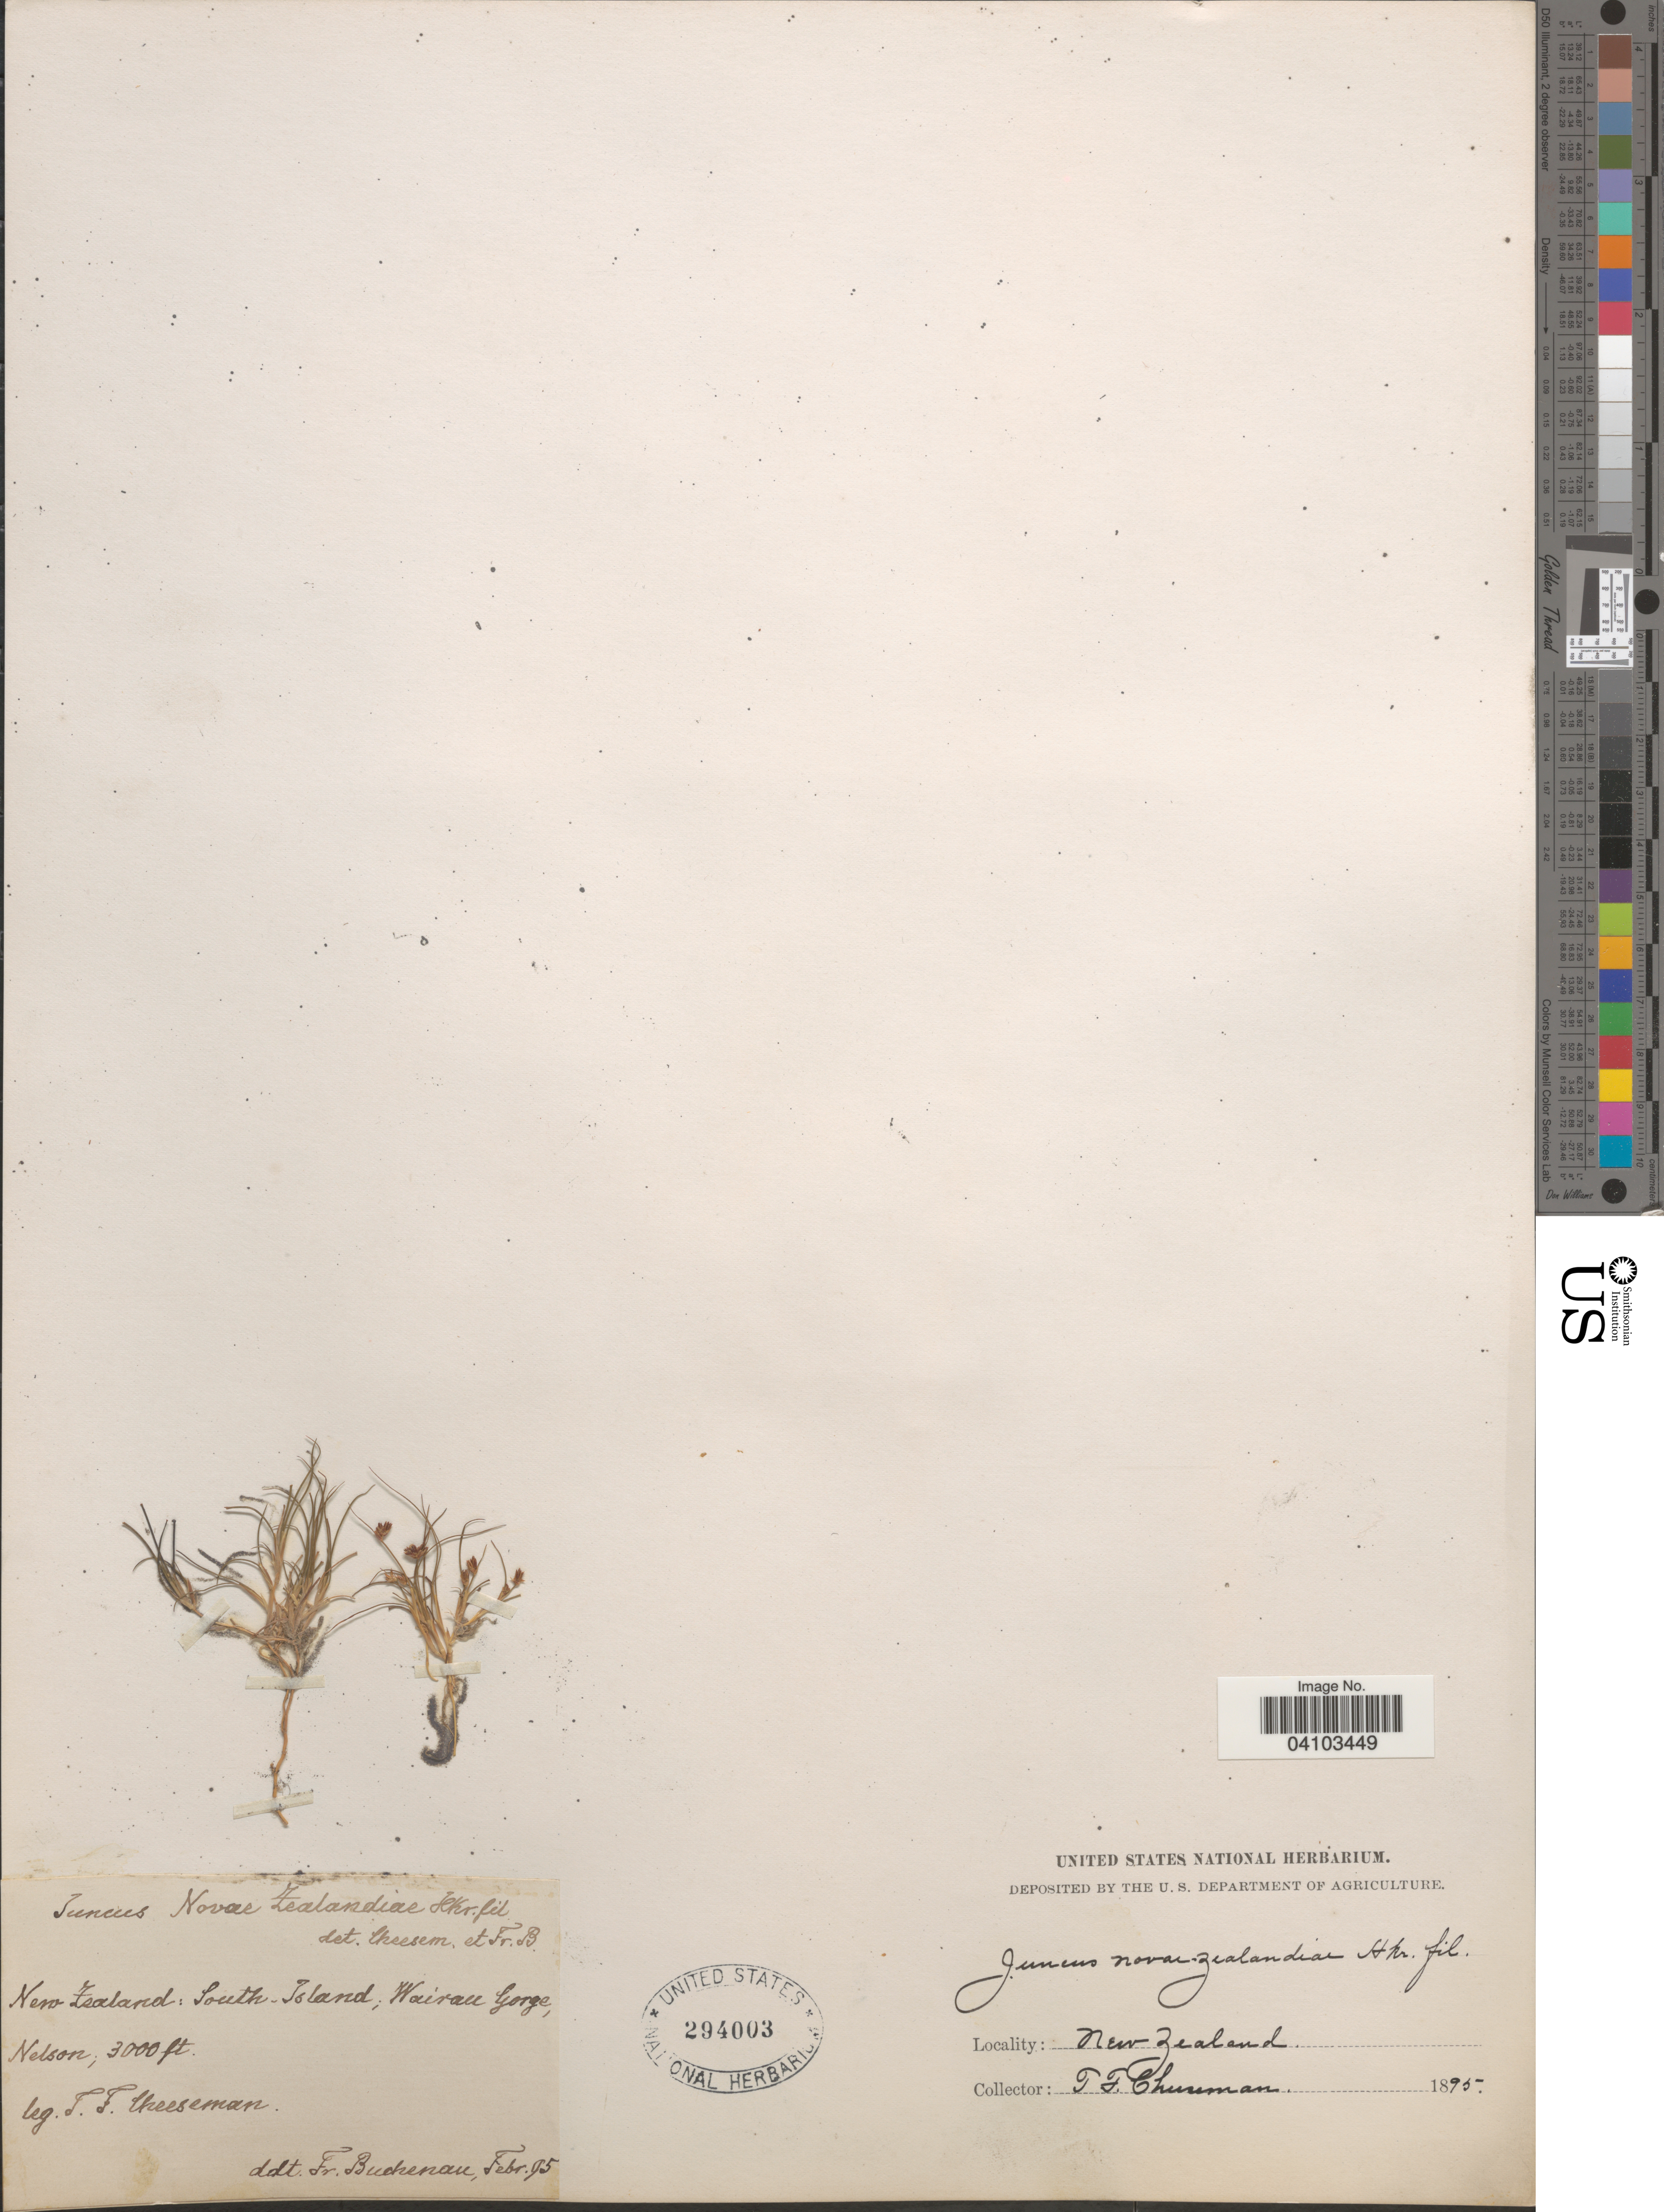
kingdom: Plantae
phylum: Tracheophyta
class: Liliopsida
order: Poales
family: Juncaceae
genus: Juncus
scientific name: Juncus novae-zelandiae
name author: Hook. f.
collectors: T. F. Cheeseman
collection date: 1895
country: New Zealand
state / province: Nelson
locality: South Island, Wairau Gorge.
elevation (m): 914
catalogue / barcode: US 294003